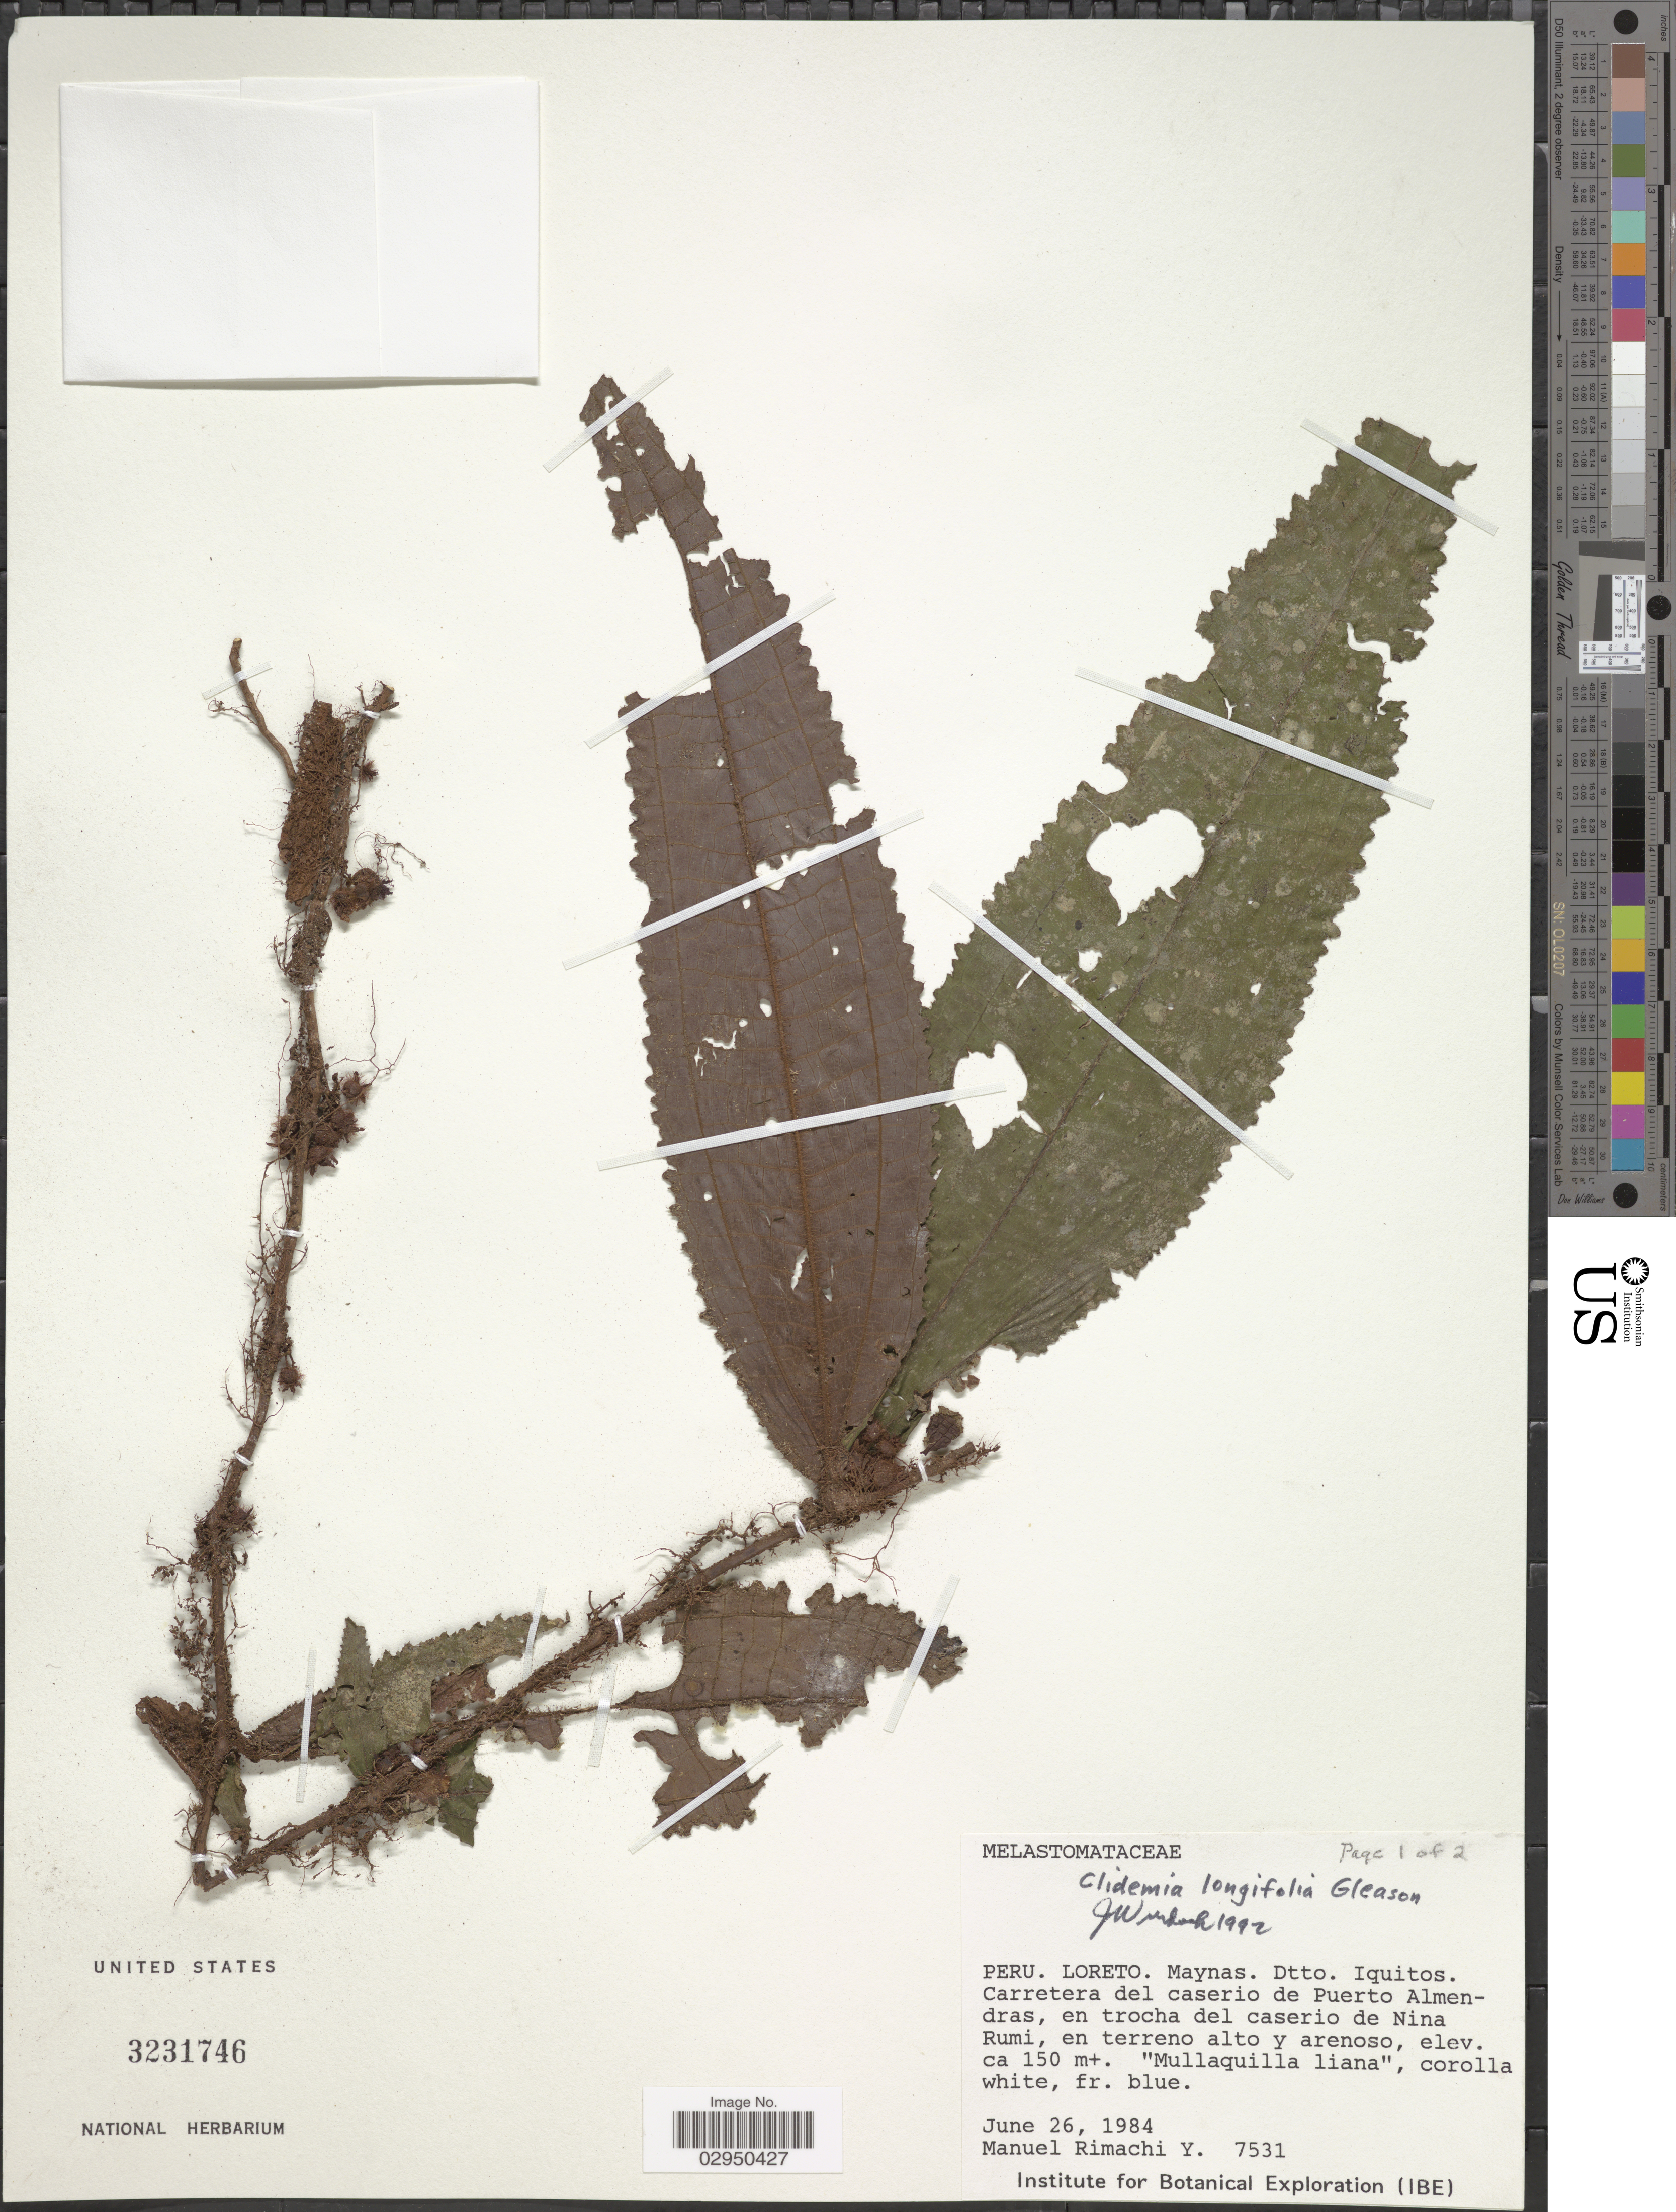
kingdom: Plantae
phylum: Tracheophyta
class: Magnoliopsida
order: Myrtales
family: Melastomataceae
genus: Clidemia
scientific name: Clidemia longifolia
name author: Gleason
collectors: M. Rimachi Y.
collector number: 7531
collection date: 1984-06-26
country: Peru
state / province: Loreto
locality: Maynas. Dtto. Iquitos. Carretera del caserio de Puerto Almendras, en trocha del caserio de Nina Rumi.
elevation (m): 150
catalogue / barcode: US 3231746